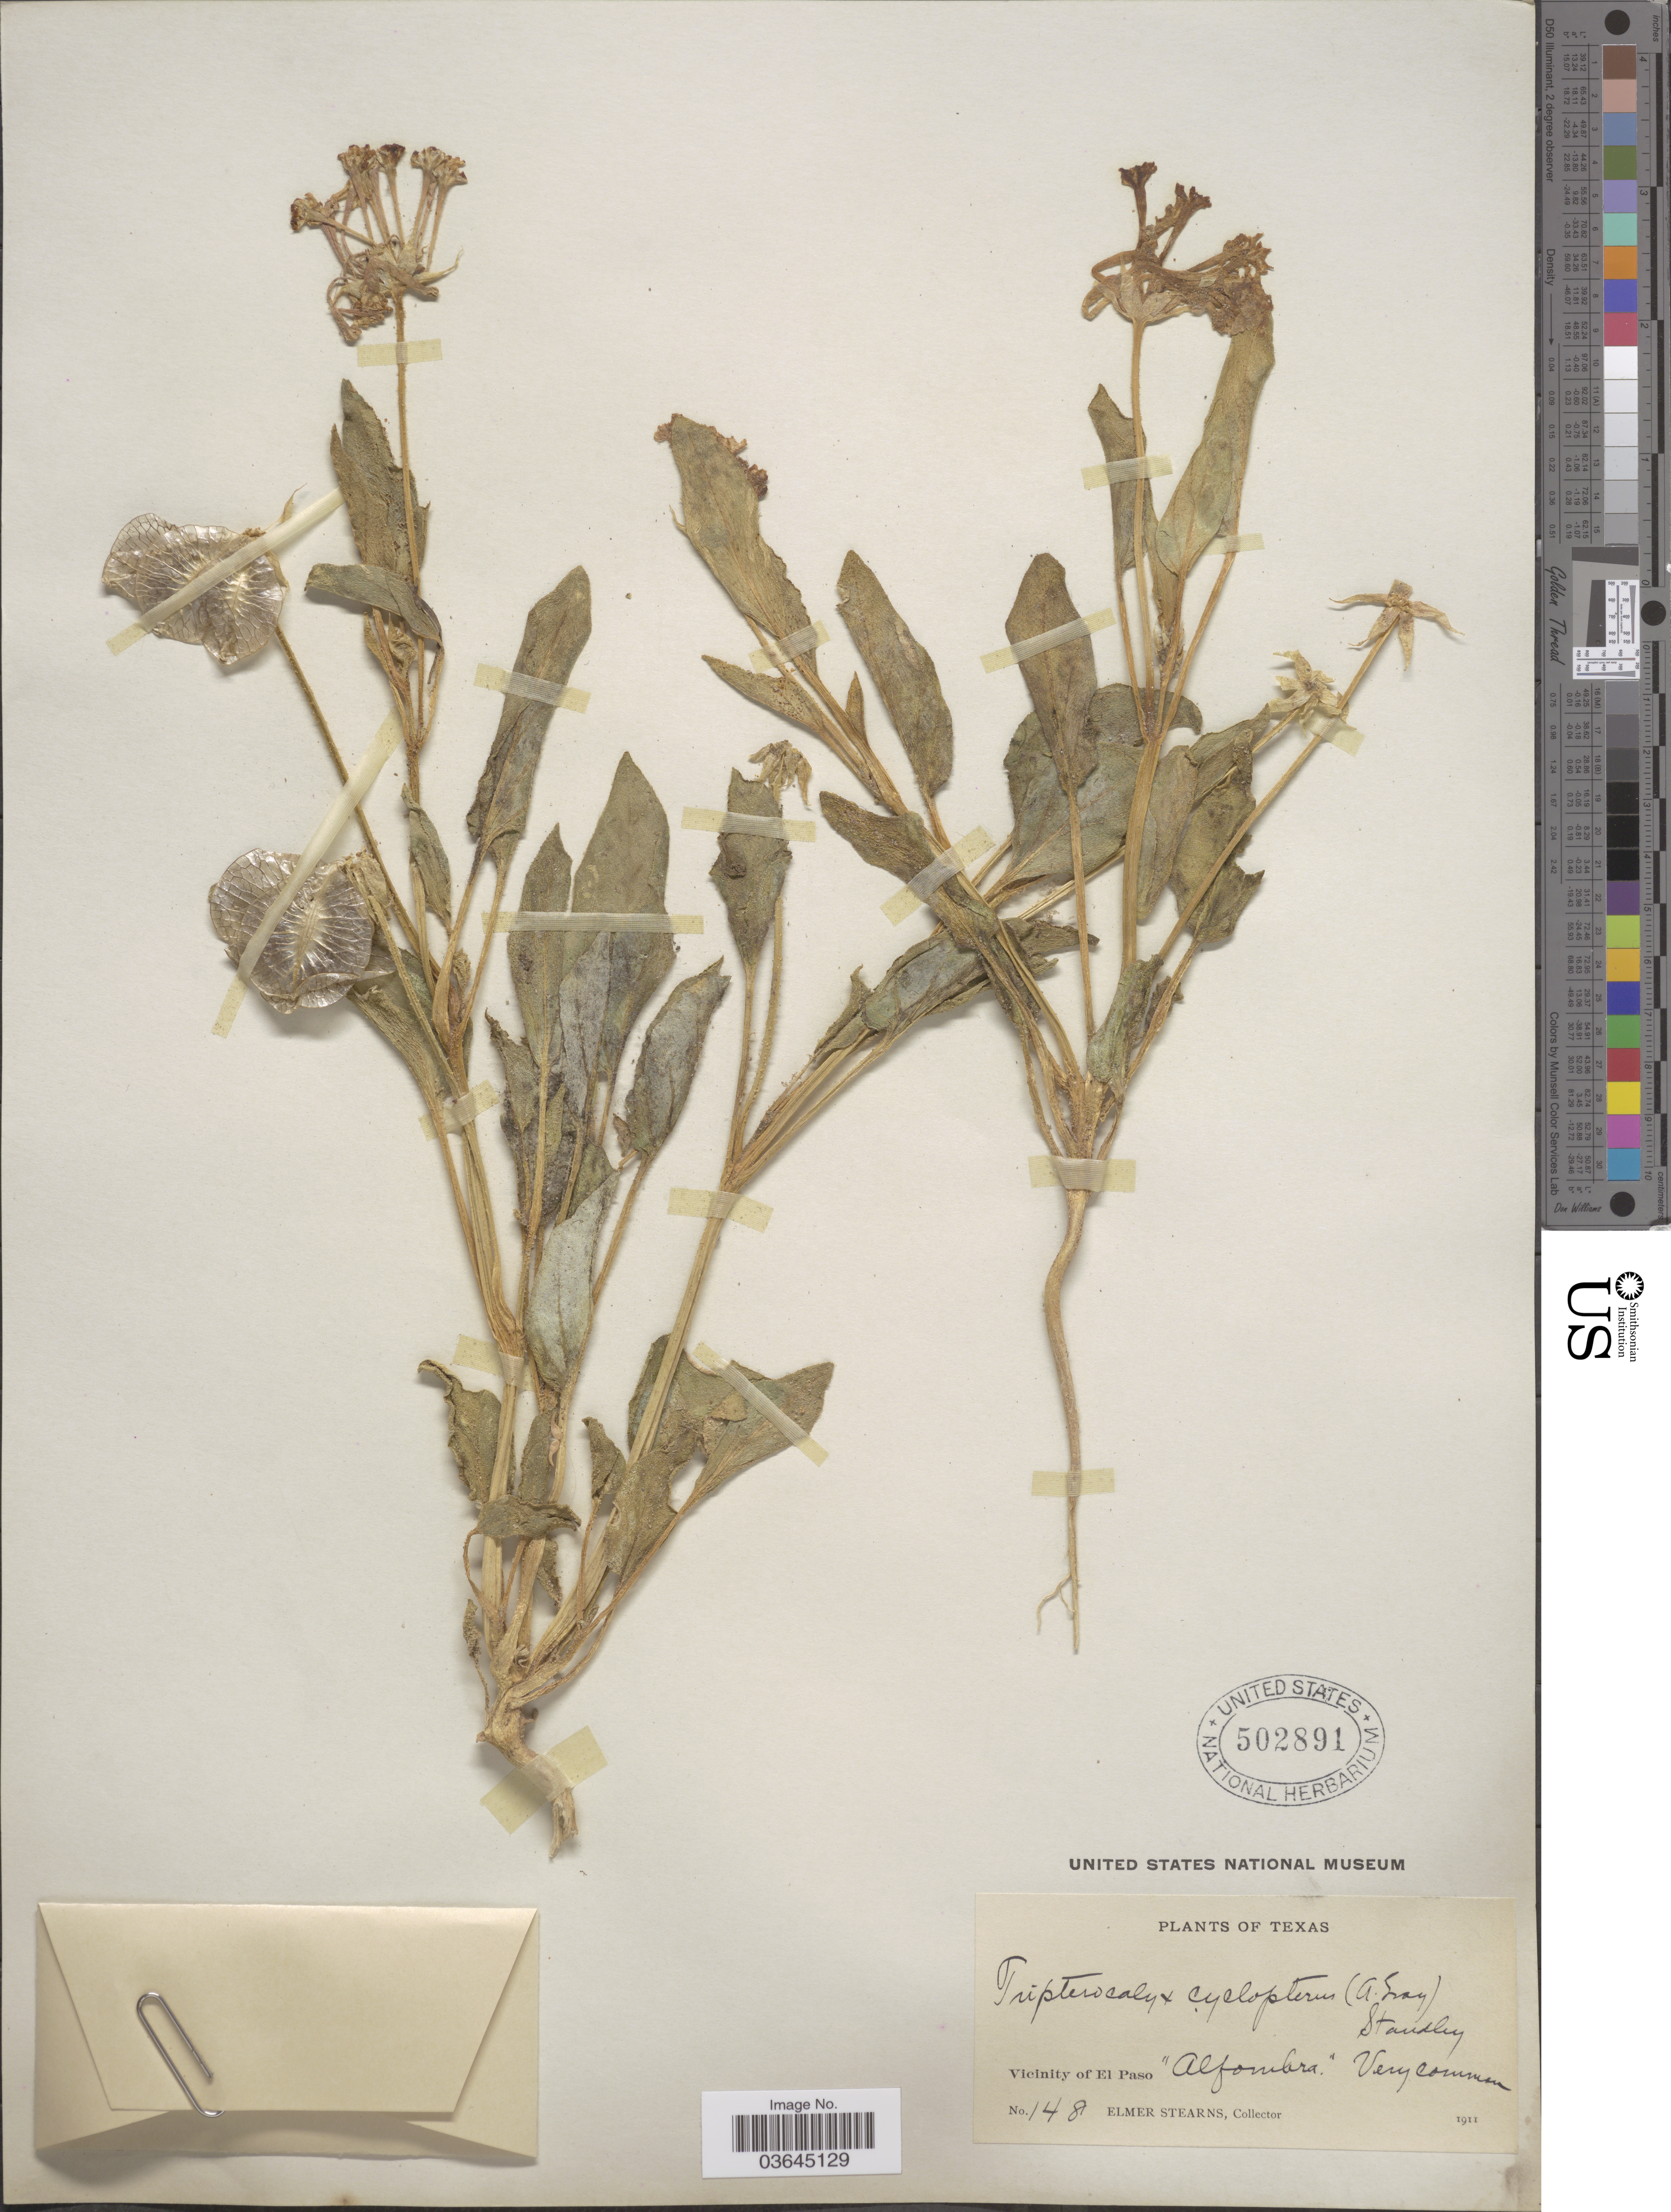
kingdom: Plantae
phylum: Tracheophyta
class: Magnoliopsida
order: Caryophyllales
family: Nyctaginaceae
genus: Tripterocalyx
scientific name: Tripterocalyx carneus var. carneus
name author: (Greene) L.A. Galloway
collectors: E. Stearns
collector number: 148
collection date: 1911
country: United States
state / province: Texas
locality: Vicinity of El Paso.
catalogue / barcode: US 502891